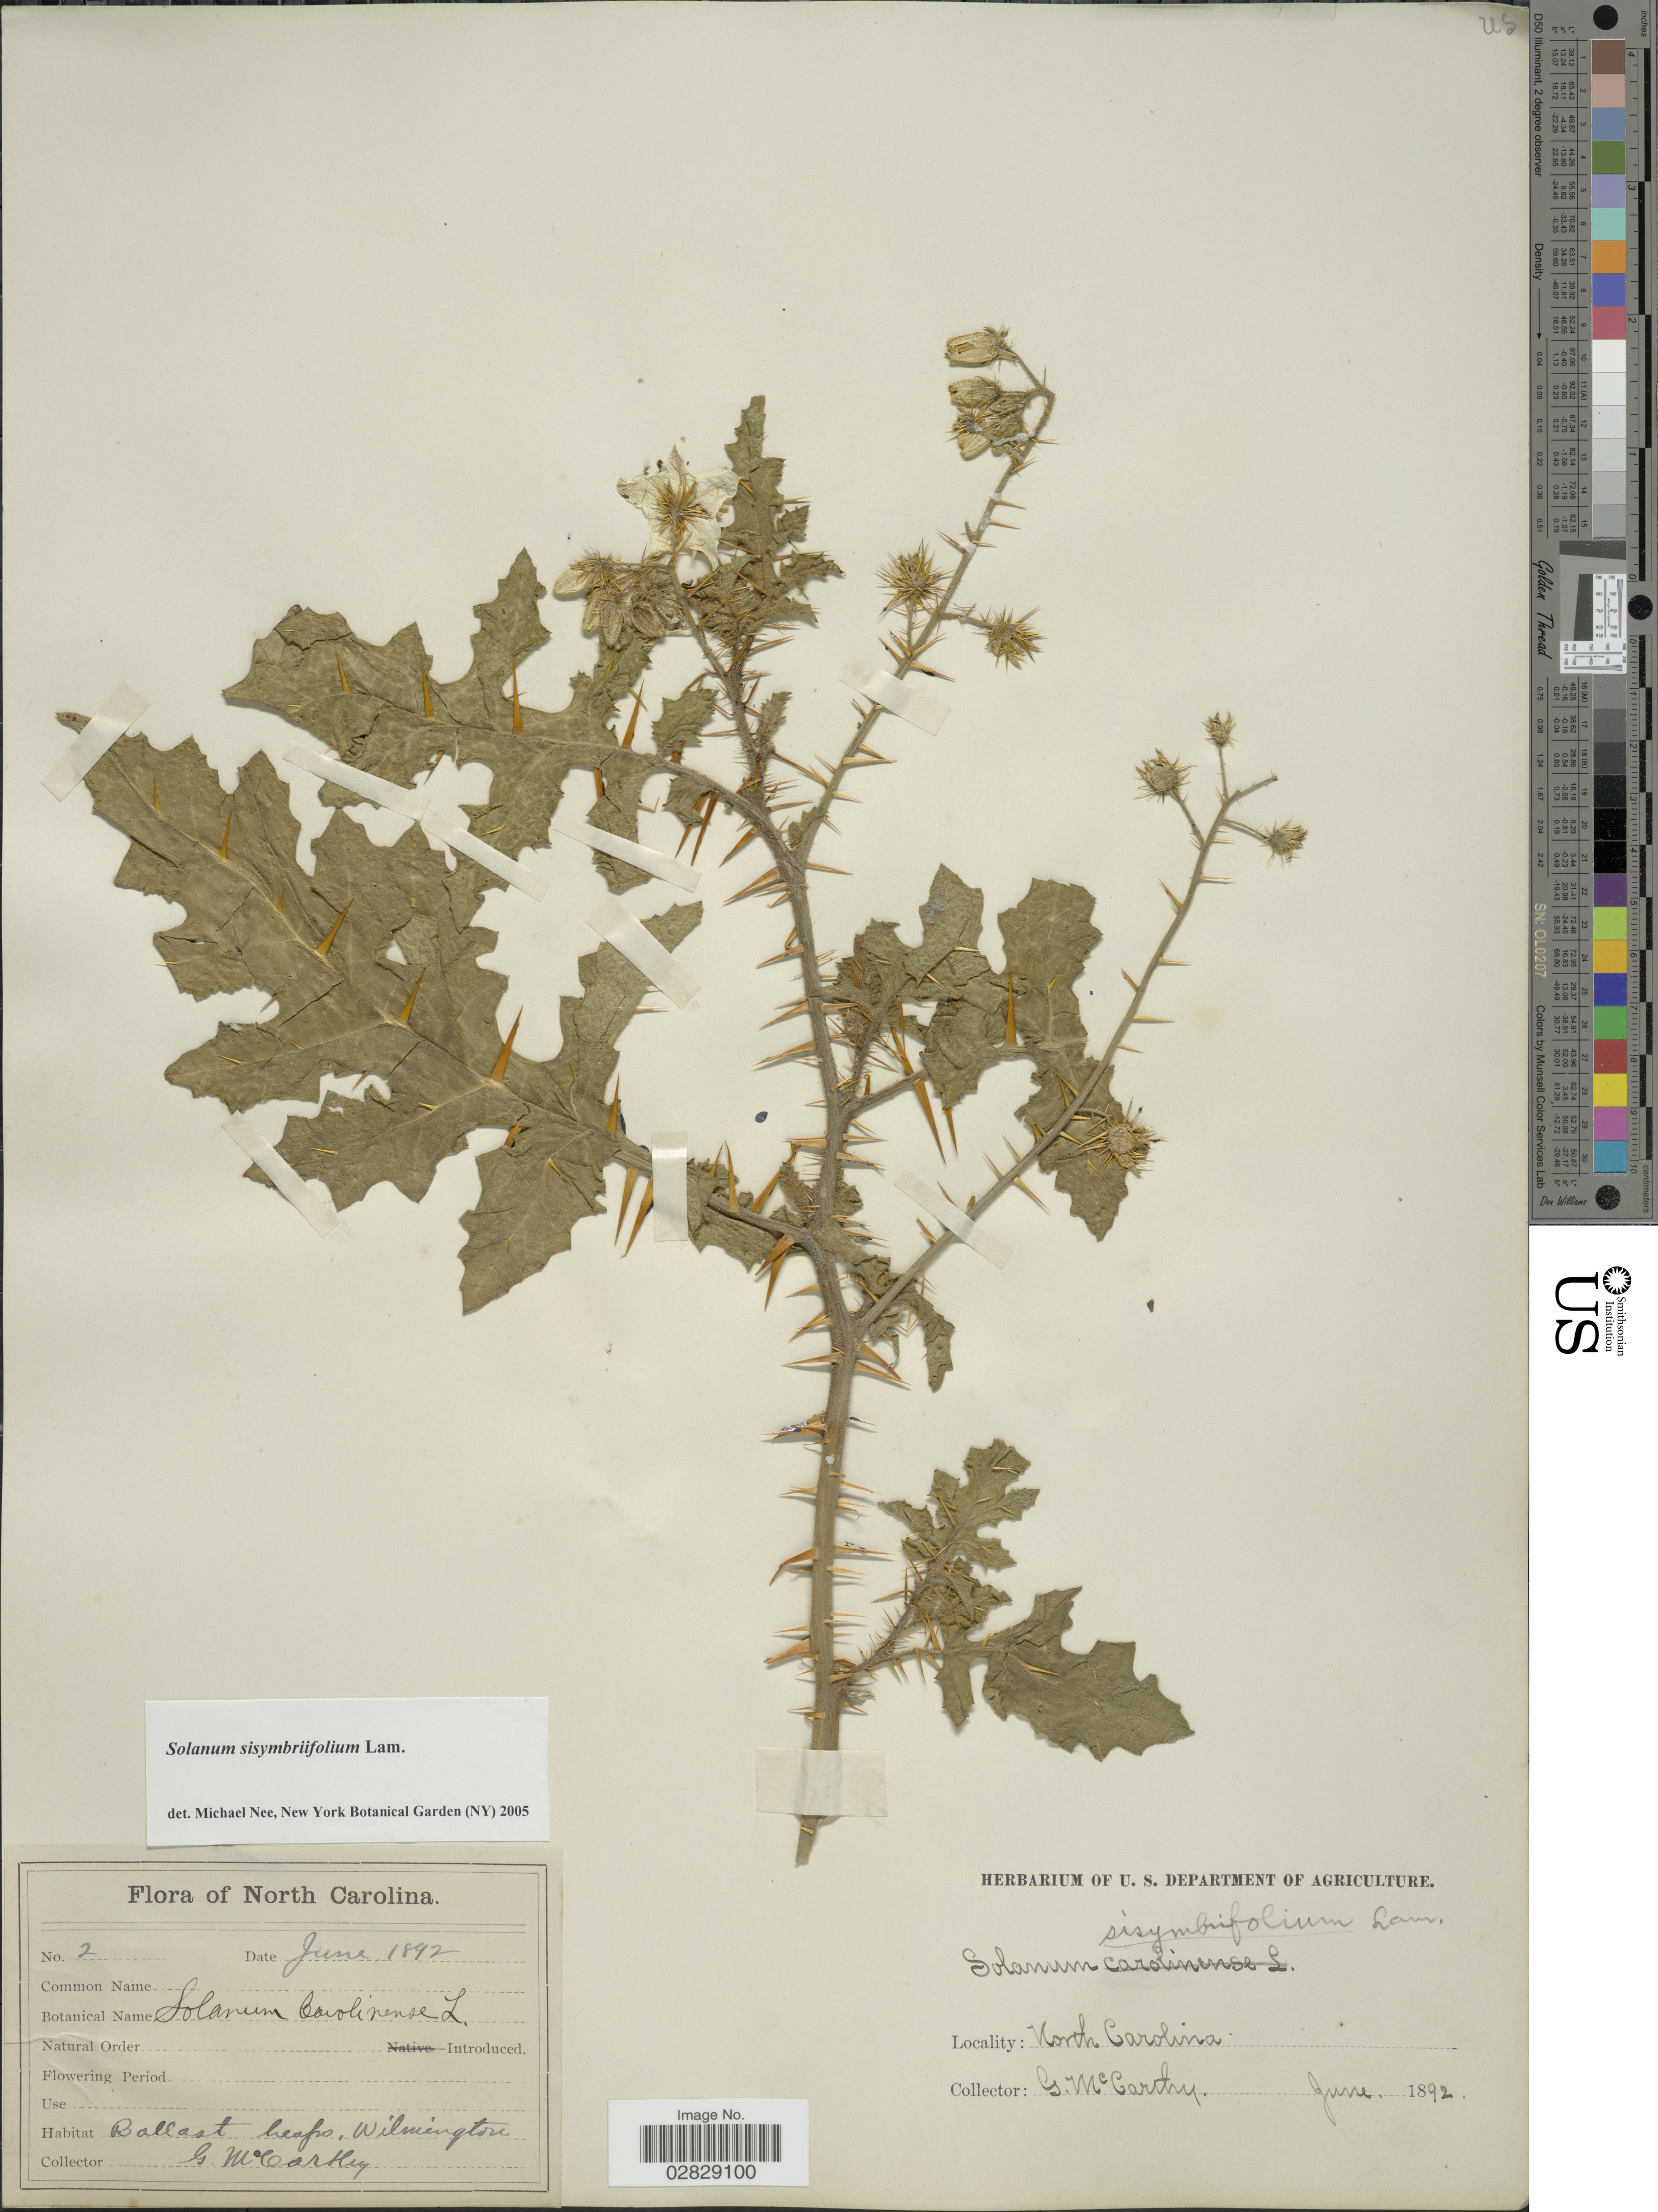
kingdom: Plantae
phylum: Tracheophyta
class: Magnoliopsida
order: Solanales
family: Solanaceae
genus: Solanum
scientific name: Solanum sisymbrifolium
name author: Lam.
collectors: G. McCarthy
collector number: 2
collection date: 1892-06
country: United States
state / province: North Carolina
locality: Wilmington.